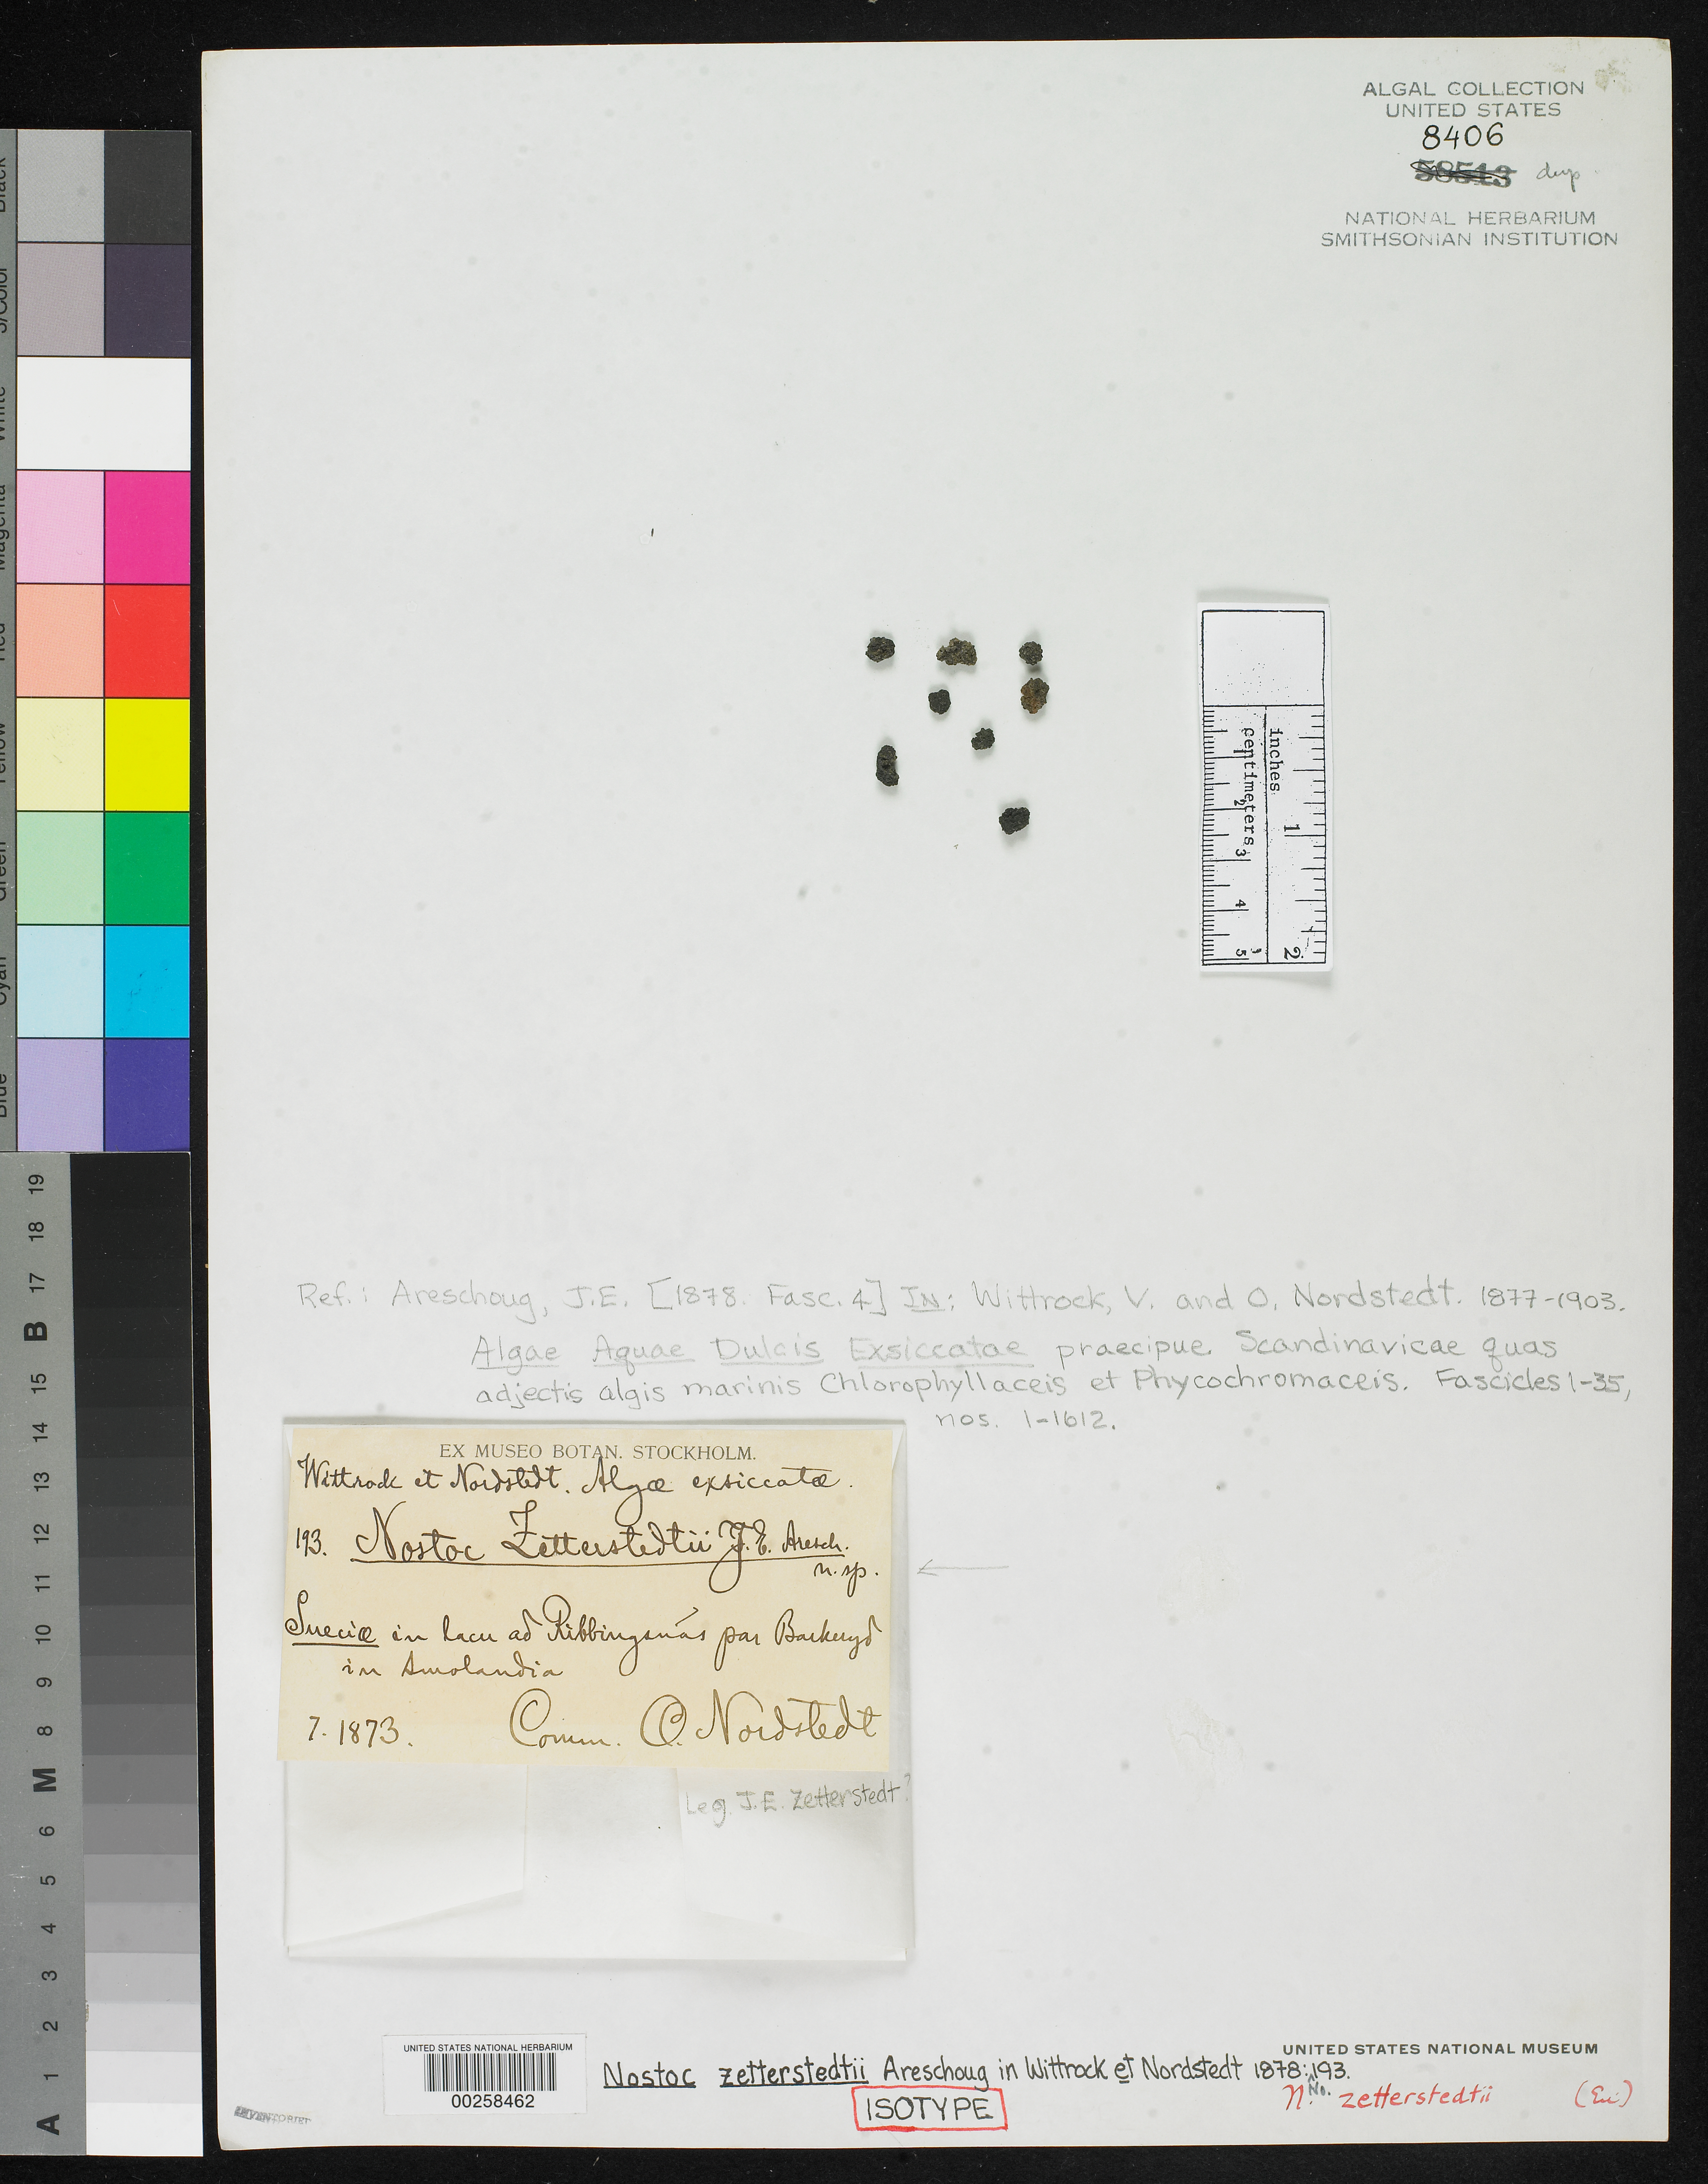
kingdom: Bacteria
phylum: Cyanobacteria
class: Cyanobacteriia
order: Cyanobacteriales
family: Nostocaceae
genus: Nostoc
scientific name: Nostoc zetterstedtii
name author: Aresch. in Wittr. & Nordstedt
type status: Isotype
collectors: O. Nordstedt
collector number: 193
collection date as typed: Jul 1873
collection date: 1873-07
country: Sweden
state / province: Jönköping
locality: Ribbingsnas, Par. Barkuyd. [Smaland (Smolandia)]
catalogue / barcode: US 8406